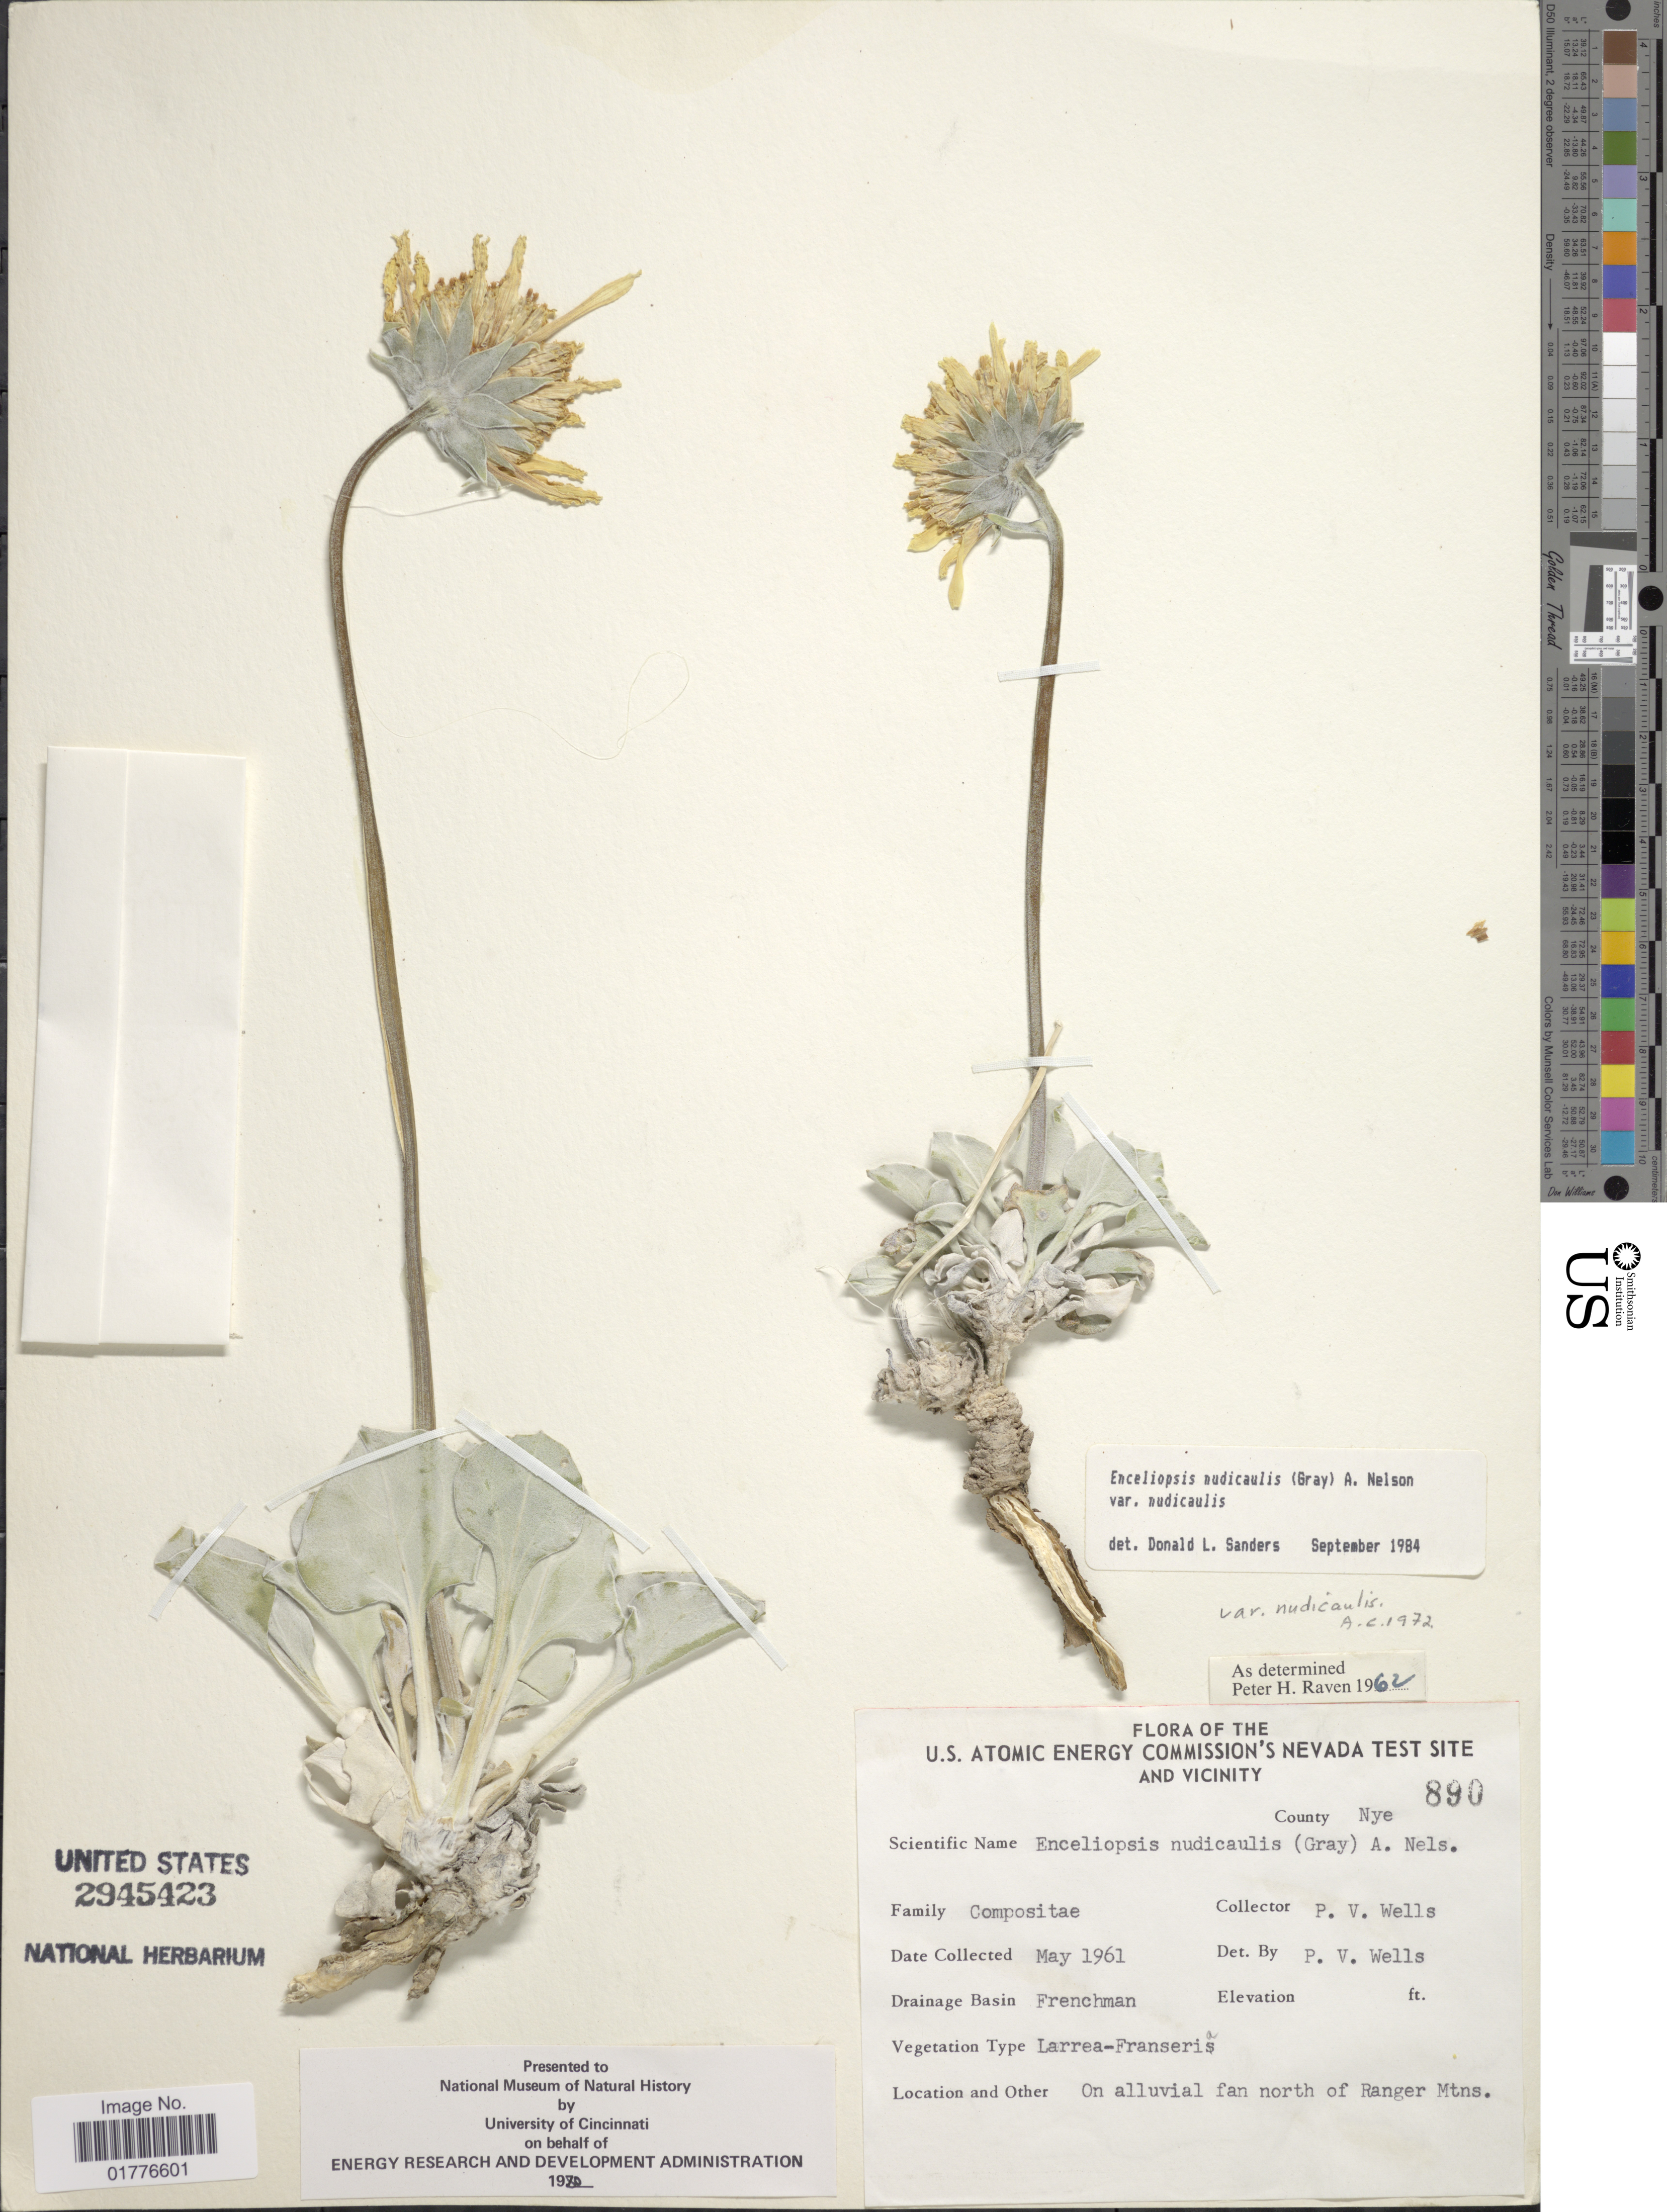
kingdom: Plantae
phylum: Tracheophyta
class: Magnoliopsida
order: Asterales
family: Asteraceae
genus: Enceliopsis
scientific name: Enceliopsis nudicaulis var. nudicaulis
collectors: P. Wells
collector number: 890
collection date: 1961-05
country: United States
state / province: Nevada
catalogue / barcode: US 2945423